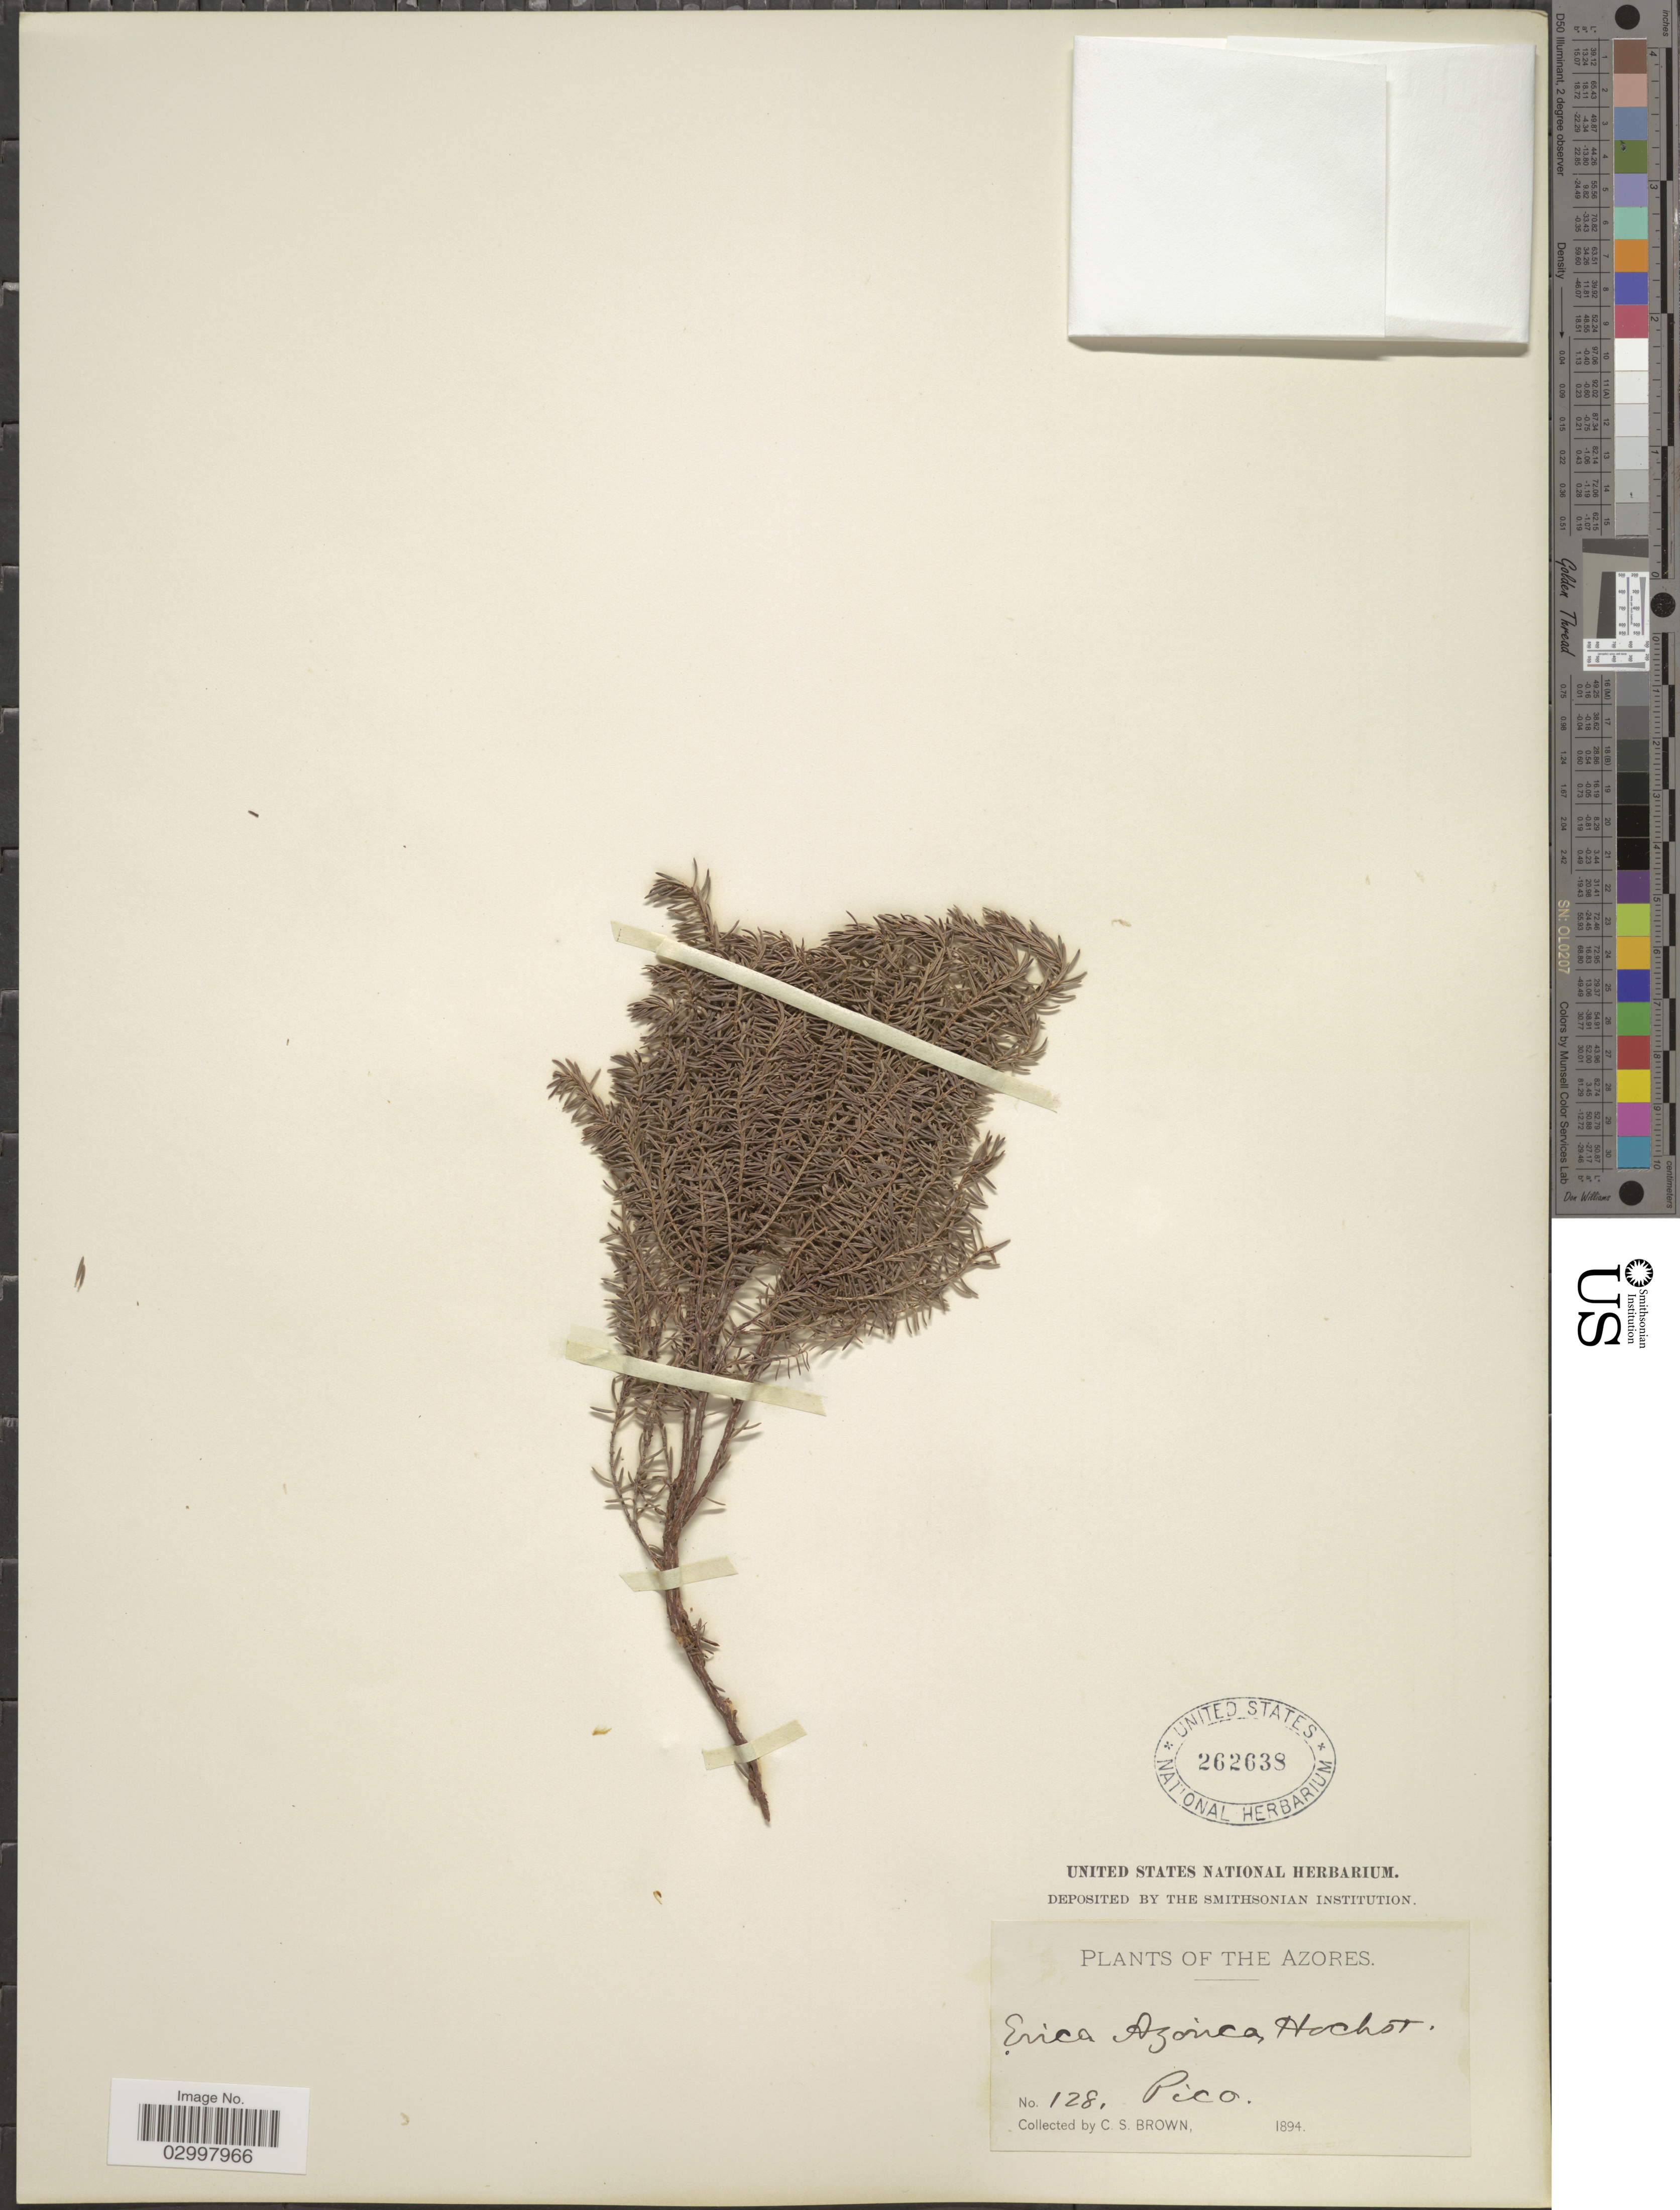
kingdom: Plantae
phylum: Tracheophyta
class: Magnoliopsida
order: Ericales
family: Ericaceae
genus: Erica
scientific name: Erica azorica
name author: Hochst. ex Seub.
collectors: C. S. Brown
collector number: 128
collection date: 1894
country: Portugal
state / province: Azores (Aut. Reg.)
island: Pico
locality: The Azores. Pico.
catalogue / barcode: US 262638